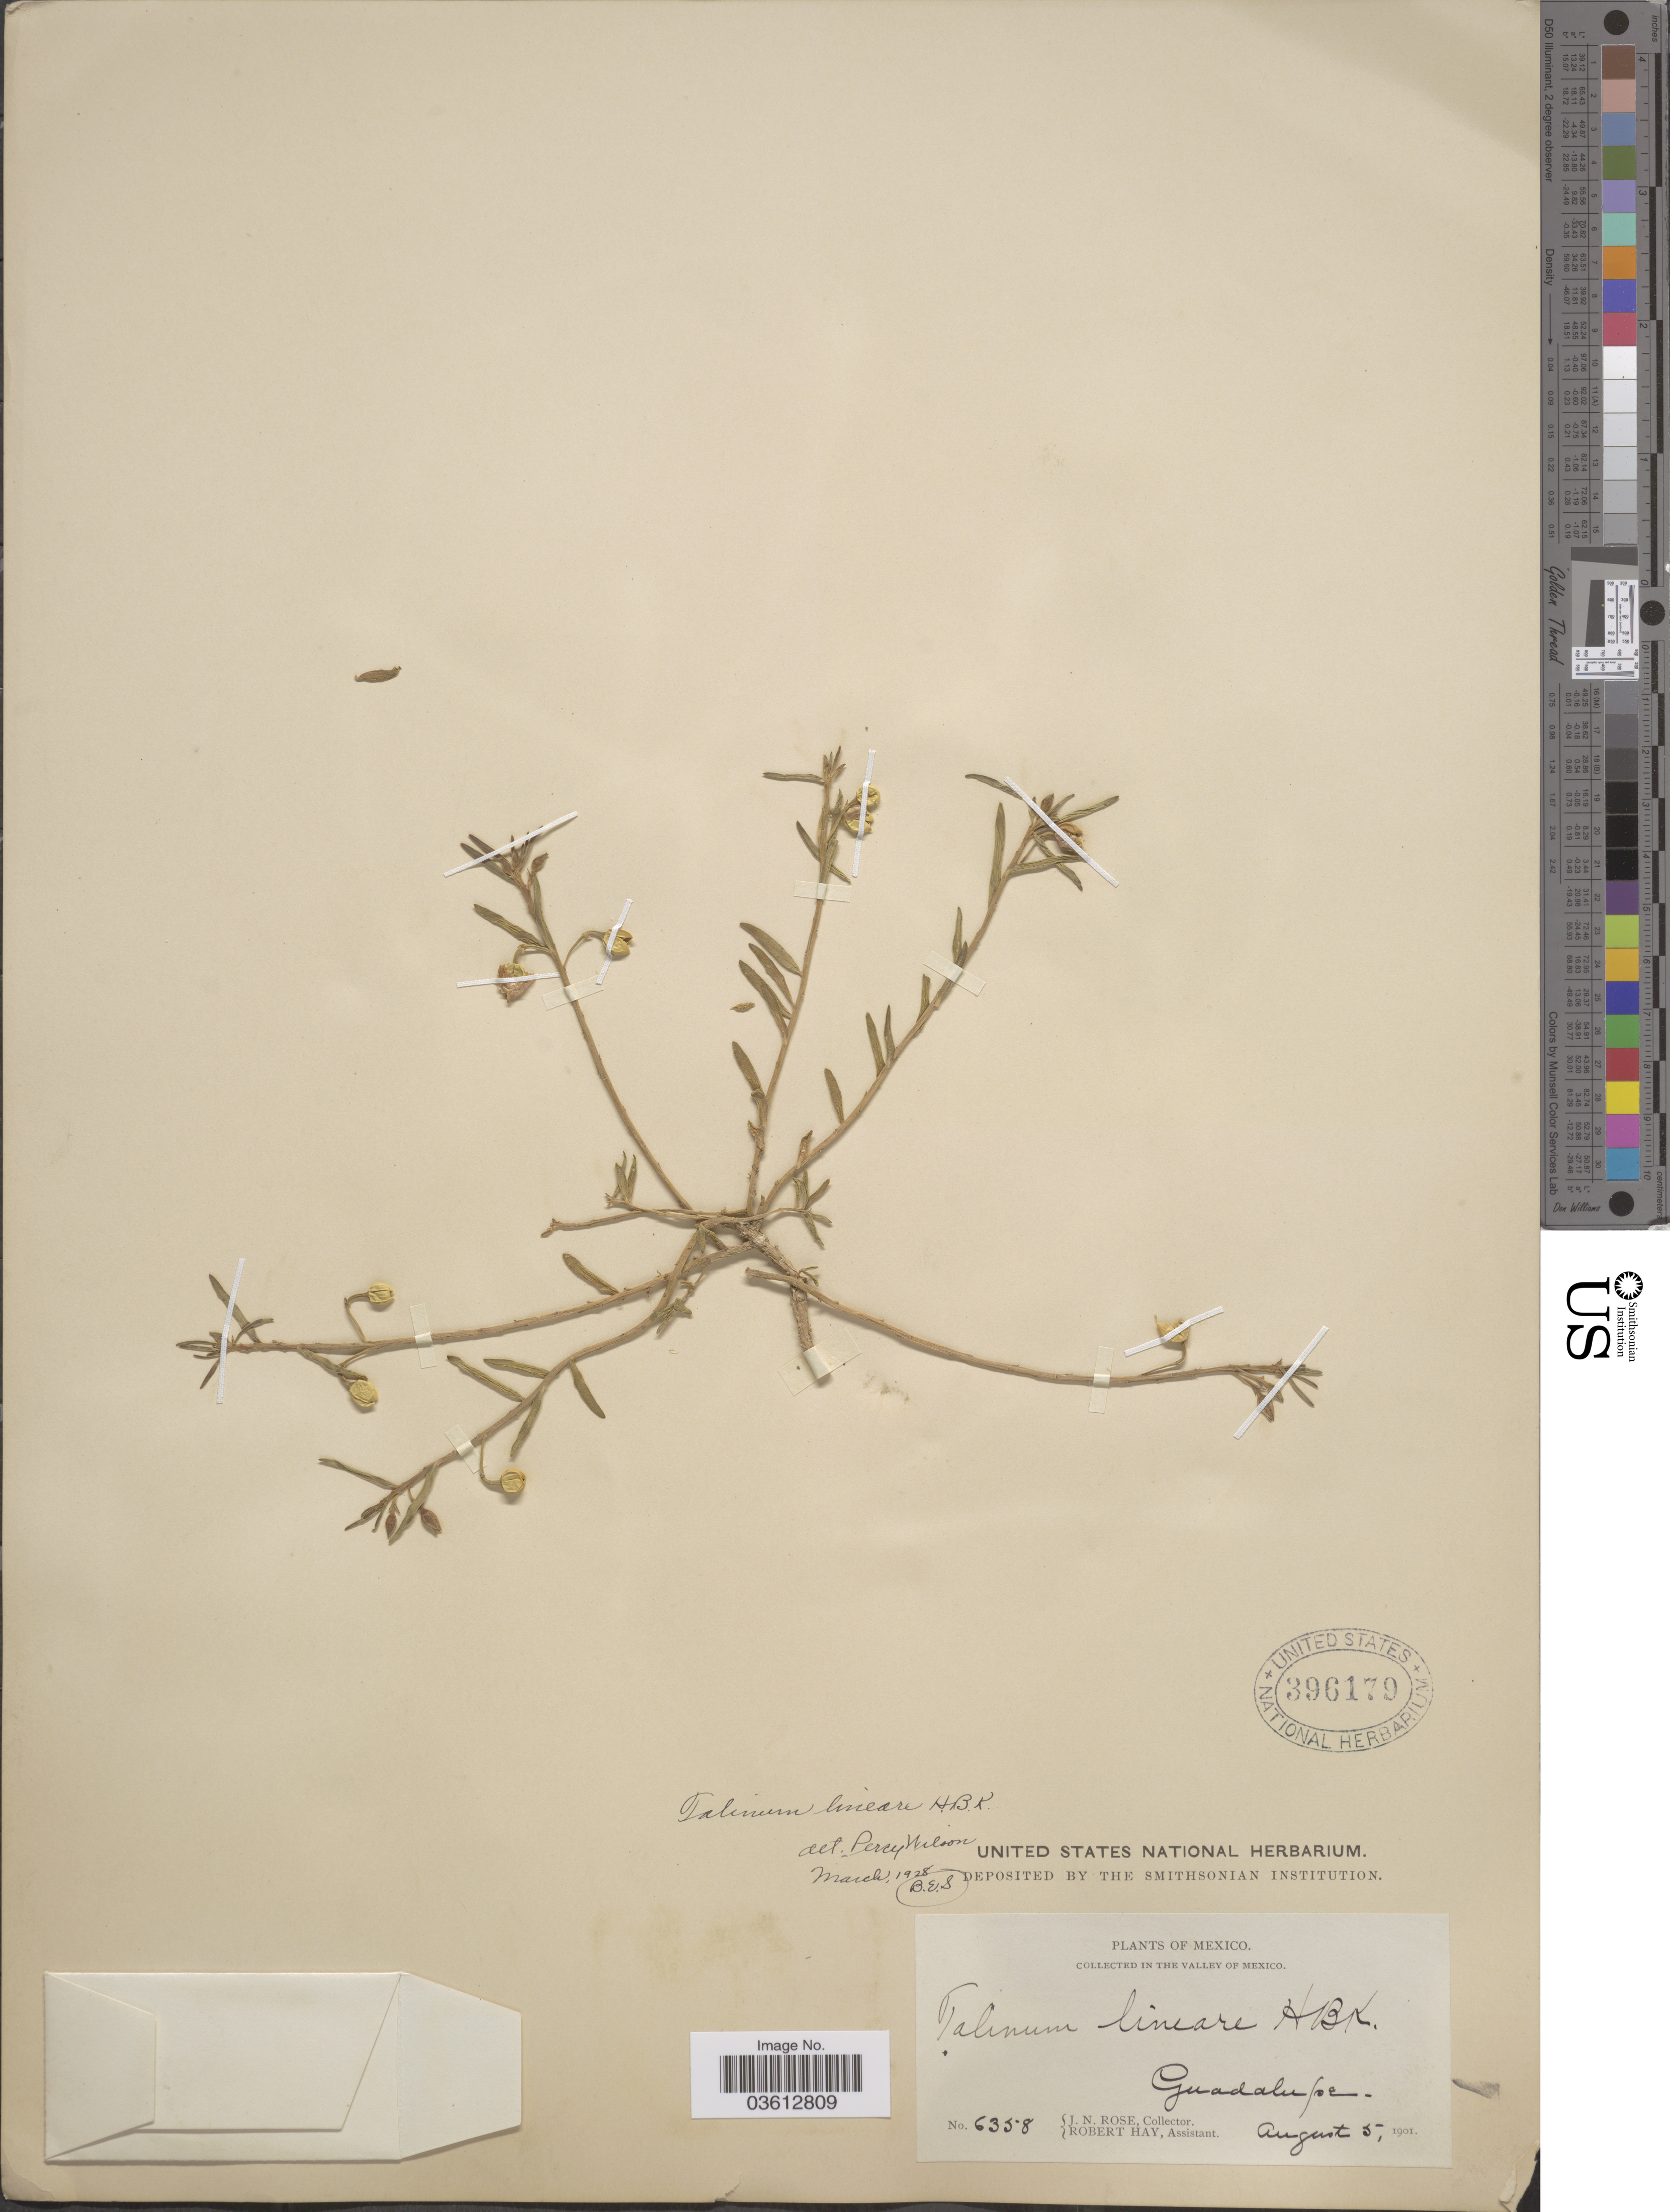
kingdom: Plantae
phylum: Tracheophyta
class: Magnoliopsida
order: Caryophyllales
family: Talinaceae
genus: Talinum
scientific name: Talinum lineare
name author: Kunth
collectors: J. N. Rose & R. Hay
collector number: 6358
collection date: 1901-08-05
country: Mexico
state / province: Baja California Norte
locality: In the valley of Mexico. Guadalupe.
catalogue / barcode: US 396179